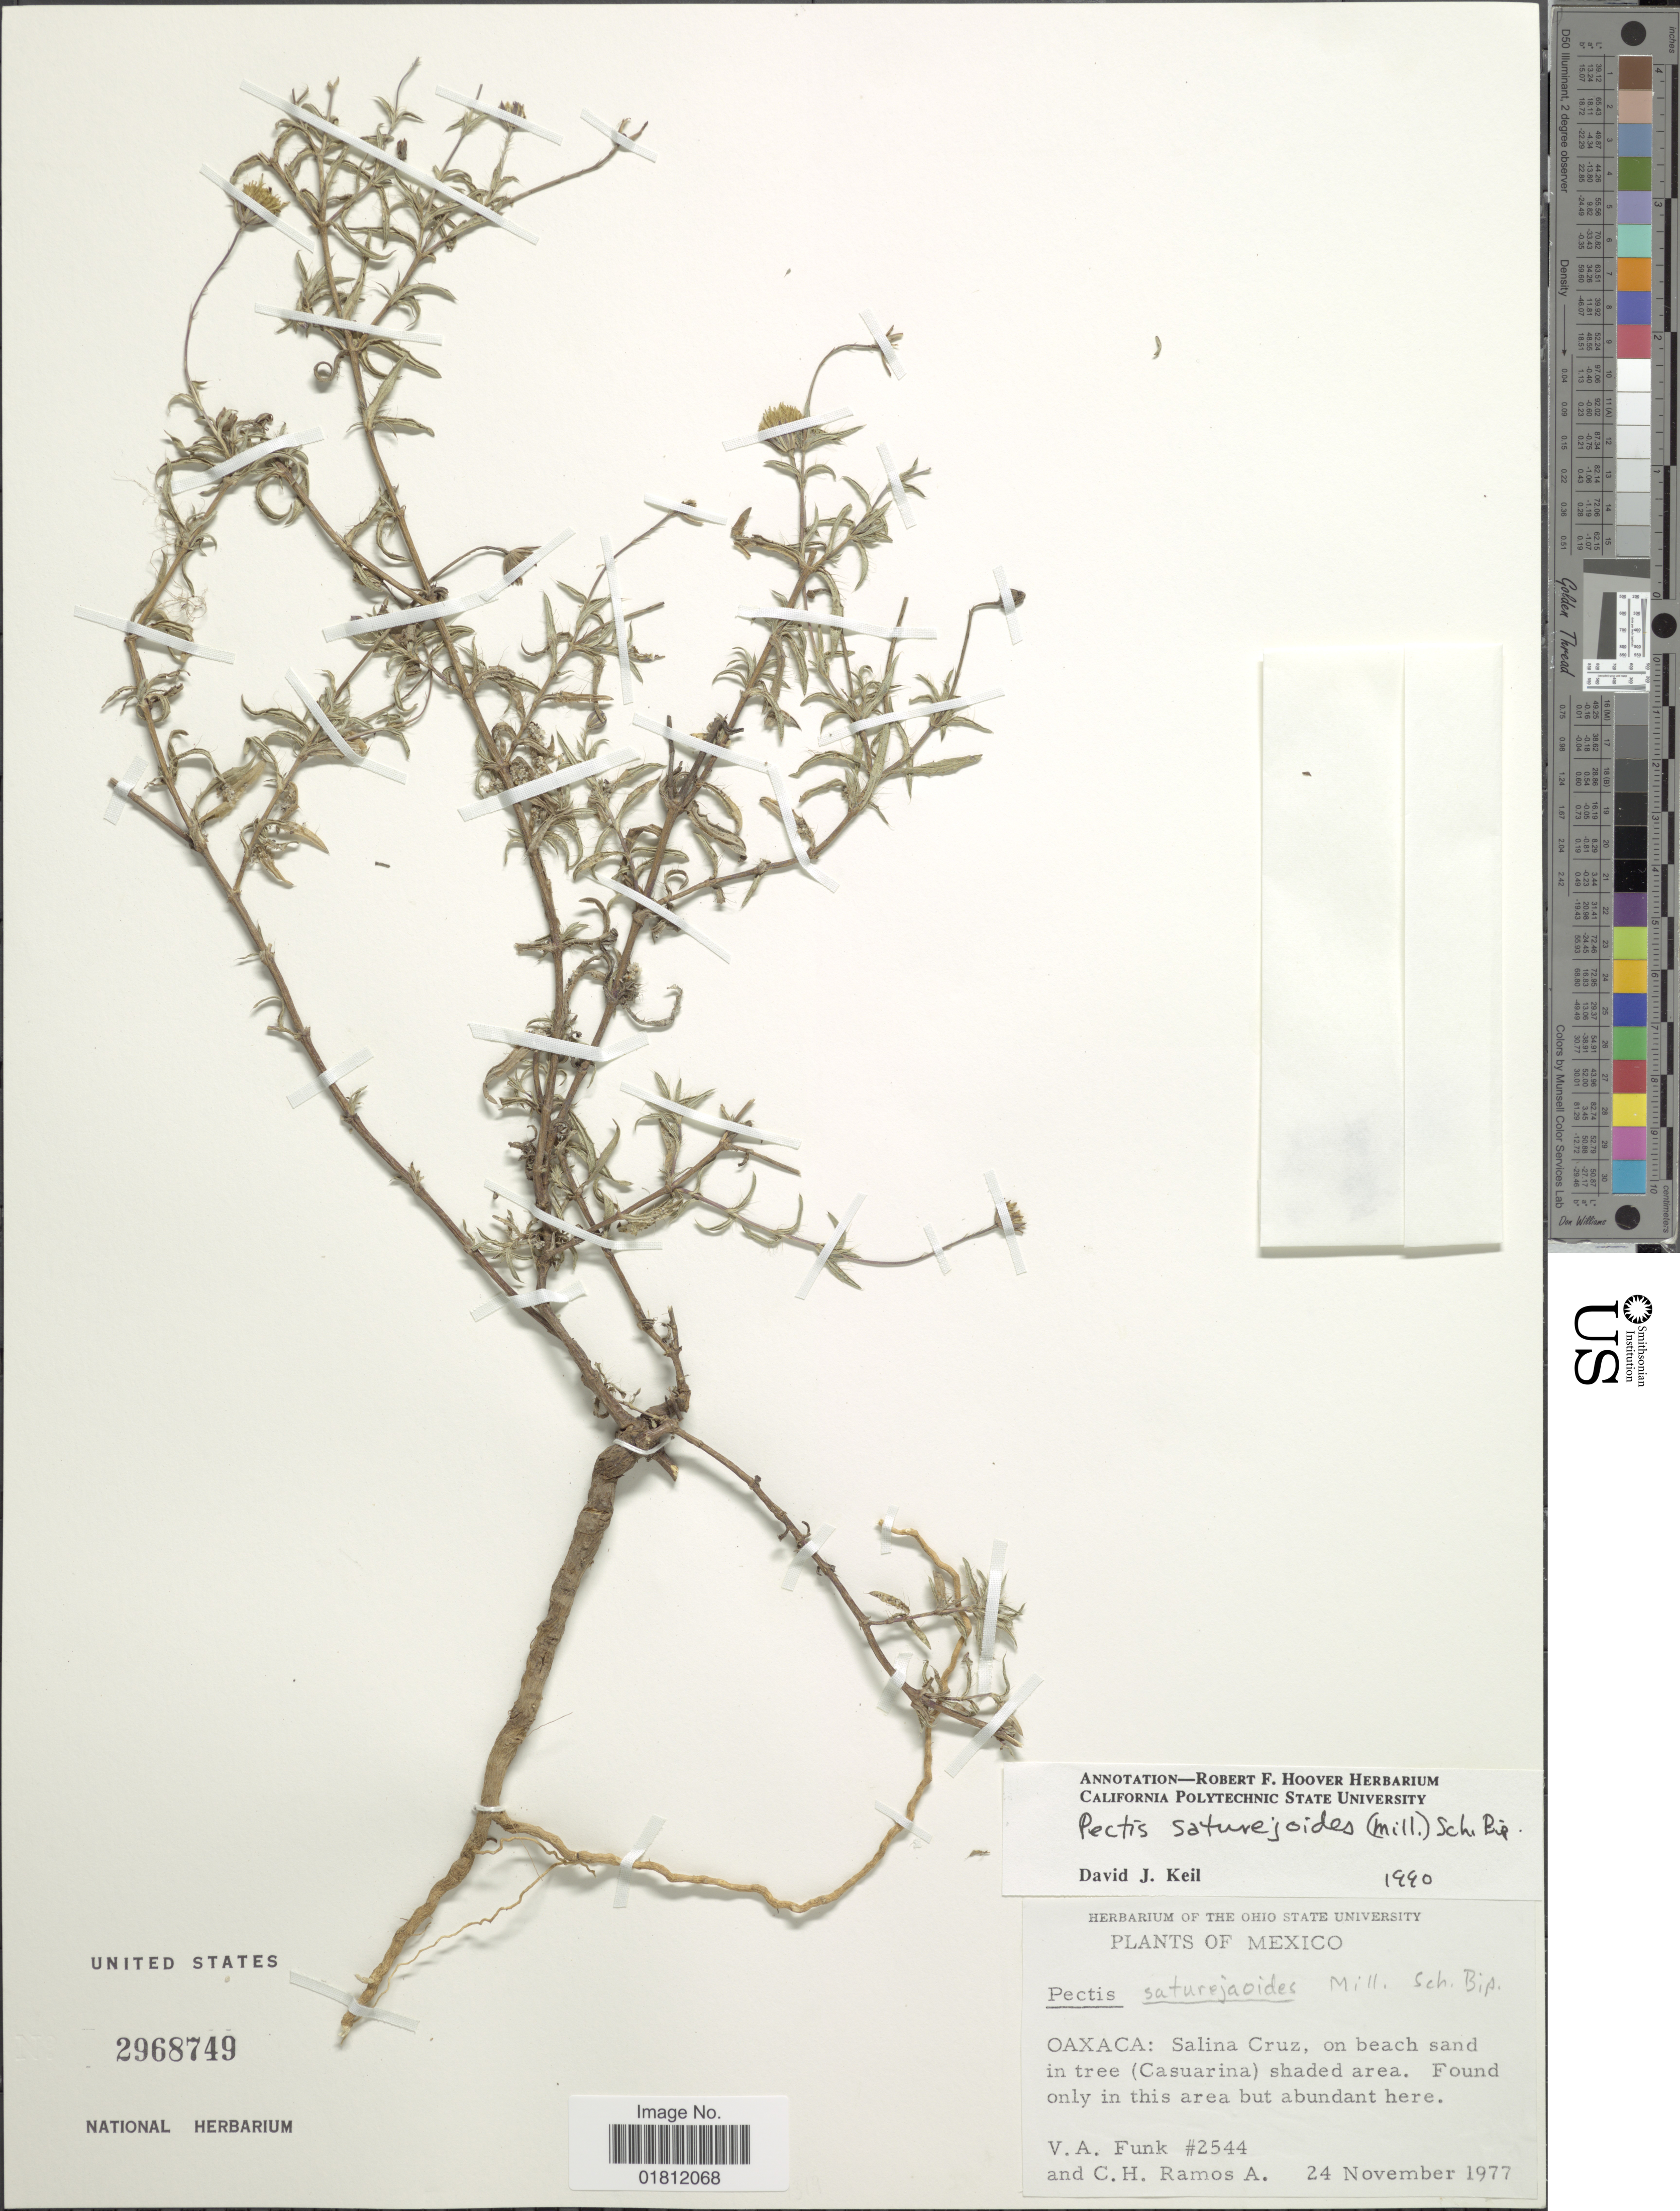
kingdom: Plantae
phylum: Tracheophyta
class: Magnoliopsida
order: Asterales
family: Asteraceae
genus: Pectis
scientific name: Pectis saturejoides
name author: (Mill.) Sch. Bip.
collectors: V. Funk & C. H. Ramos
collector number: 2544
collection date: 1977-11-24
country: Mexico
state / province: Oaxaca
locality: Oaxaca: Salina Cruz, on beach sand in tree (Casuarina) shahed area.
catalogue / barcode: US 2968749